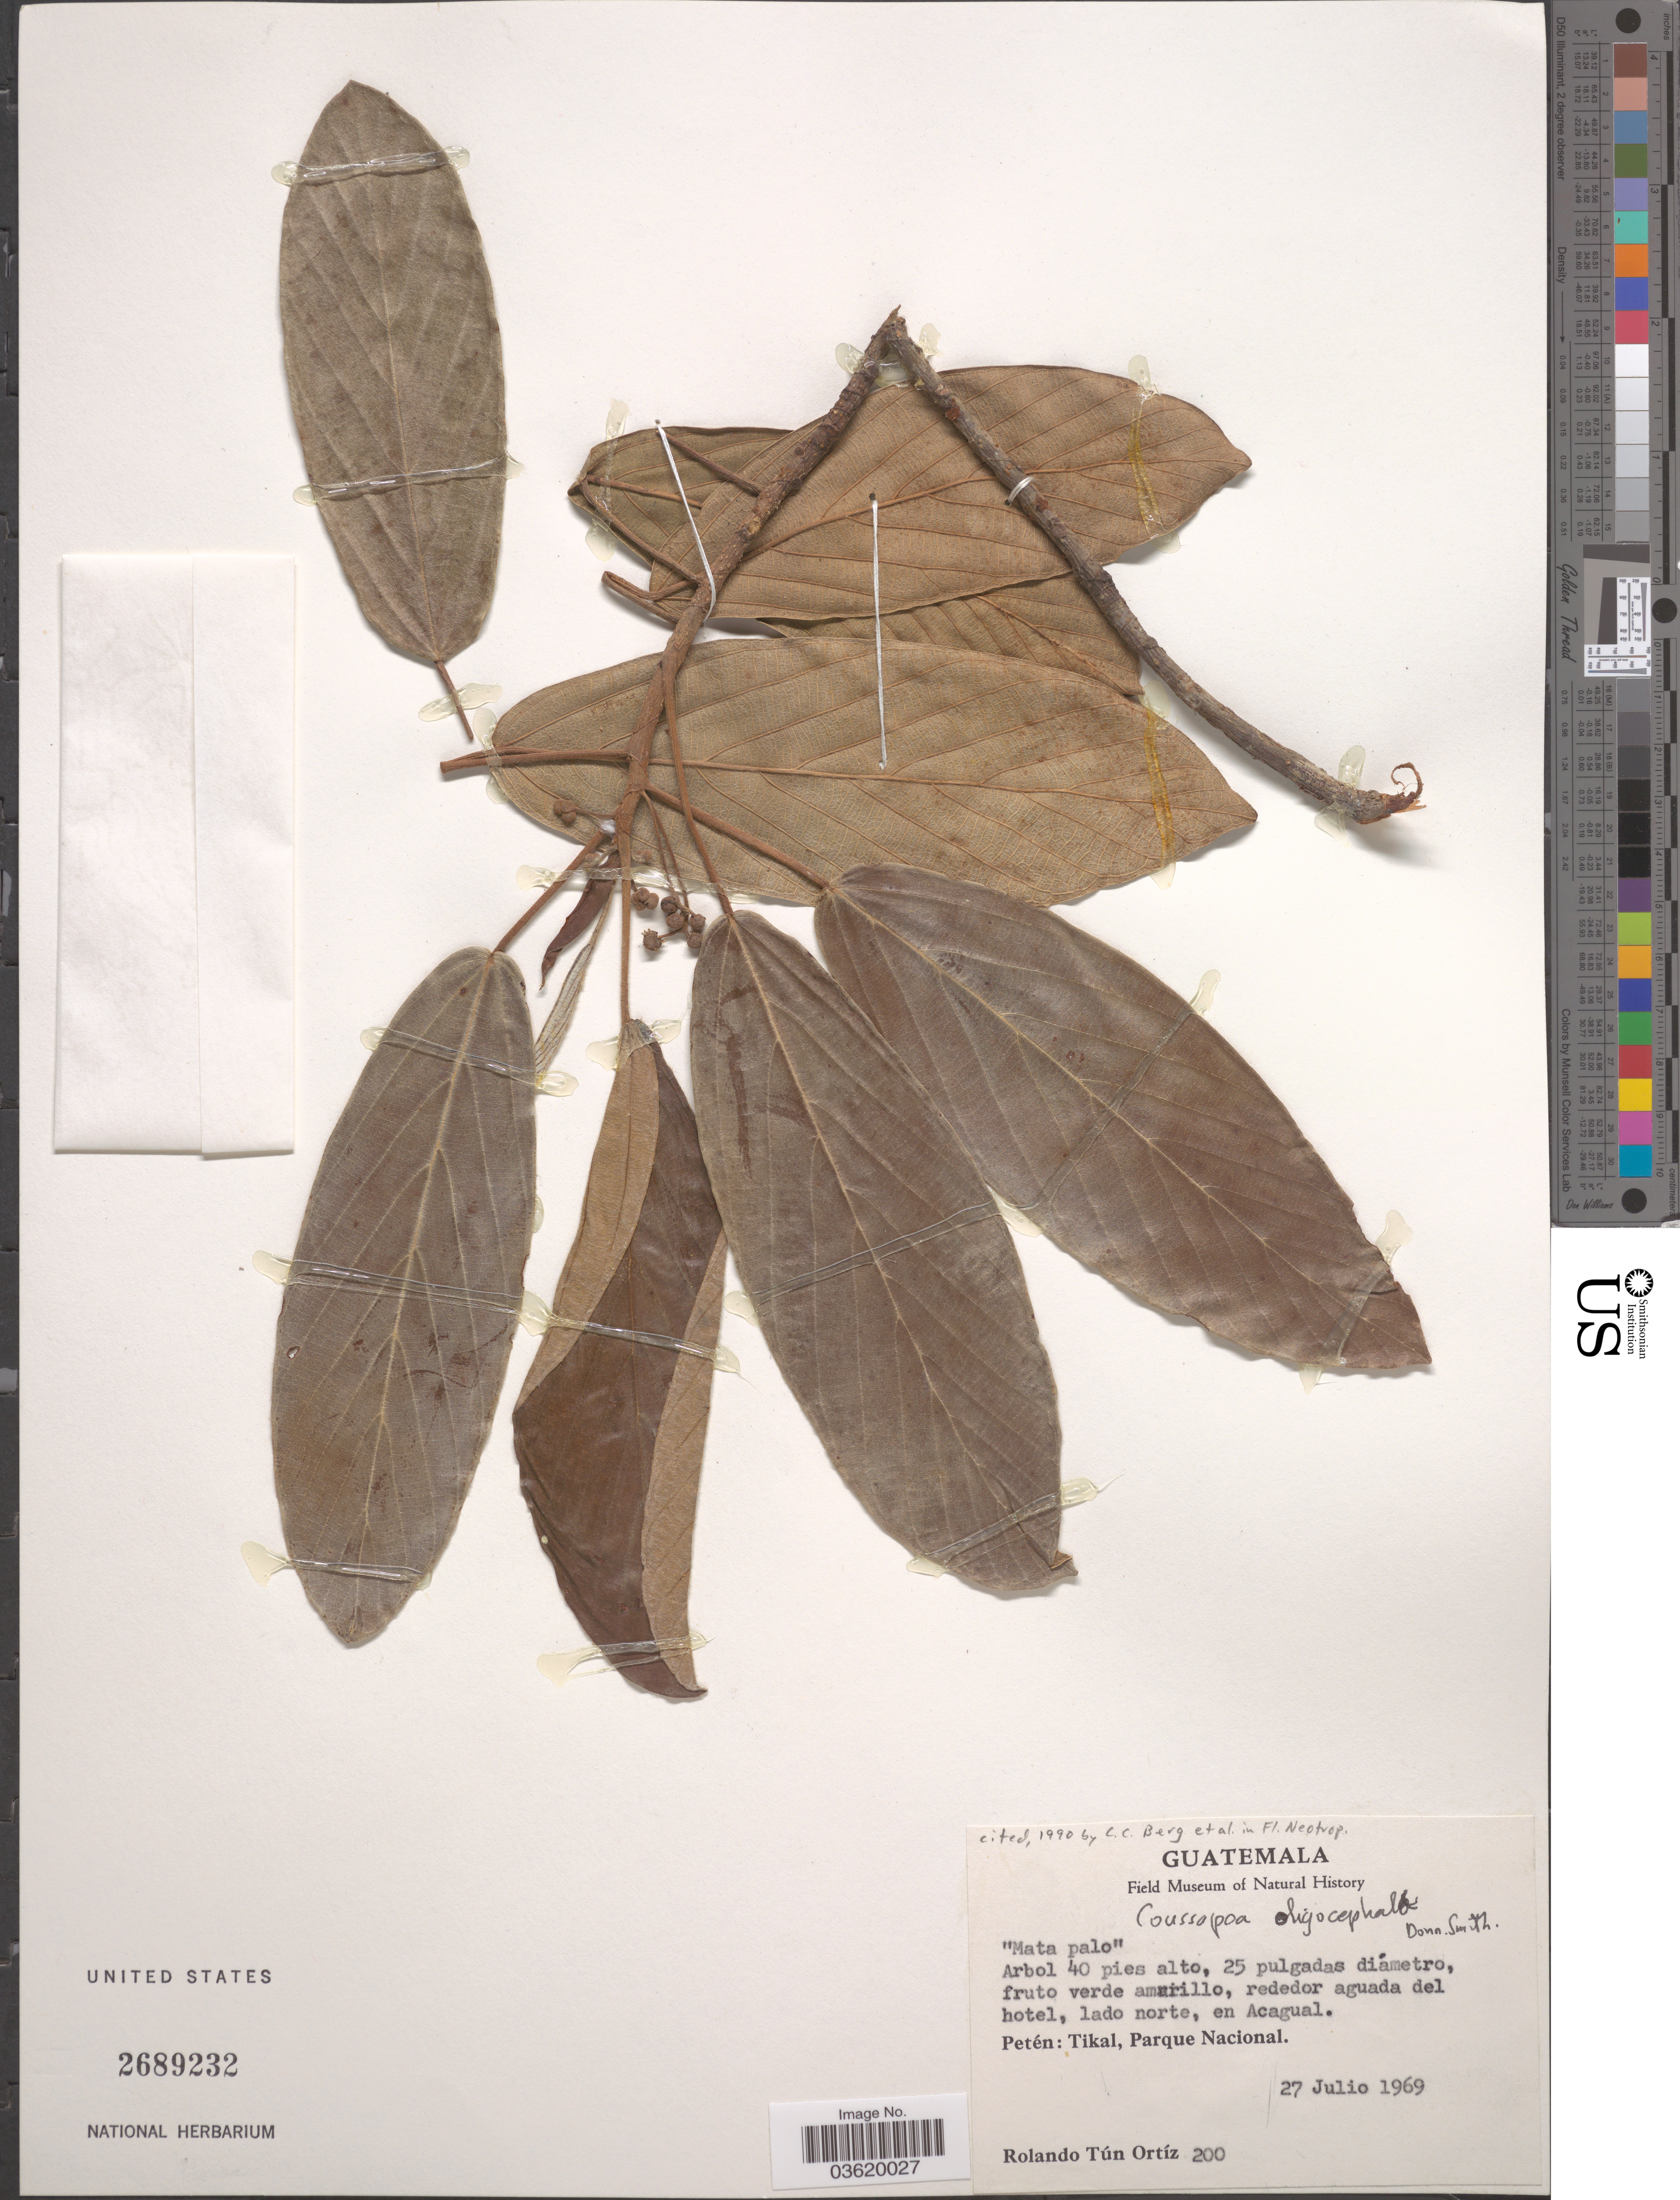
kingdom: Plantae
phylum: Tracheophyta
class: Magnoliopsida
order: Rosales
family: Urticaceae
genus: Coussapoa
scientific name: Coussapoa oligocephala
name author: Donn. Sm.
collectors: R. Ortiz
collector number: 200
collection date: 1969-07-27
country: Guatemala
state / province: El Peten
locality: Petén: Tikal, Parque Nacional.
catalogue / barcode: US 2689232